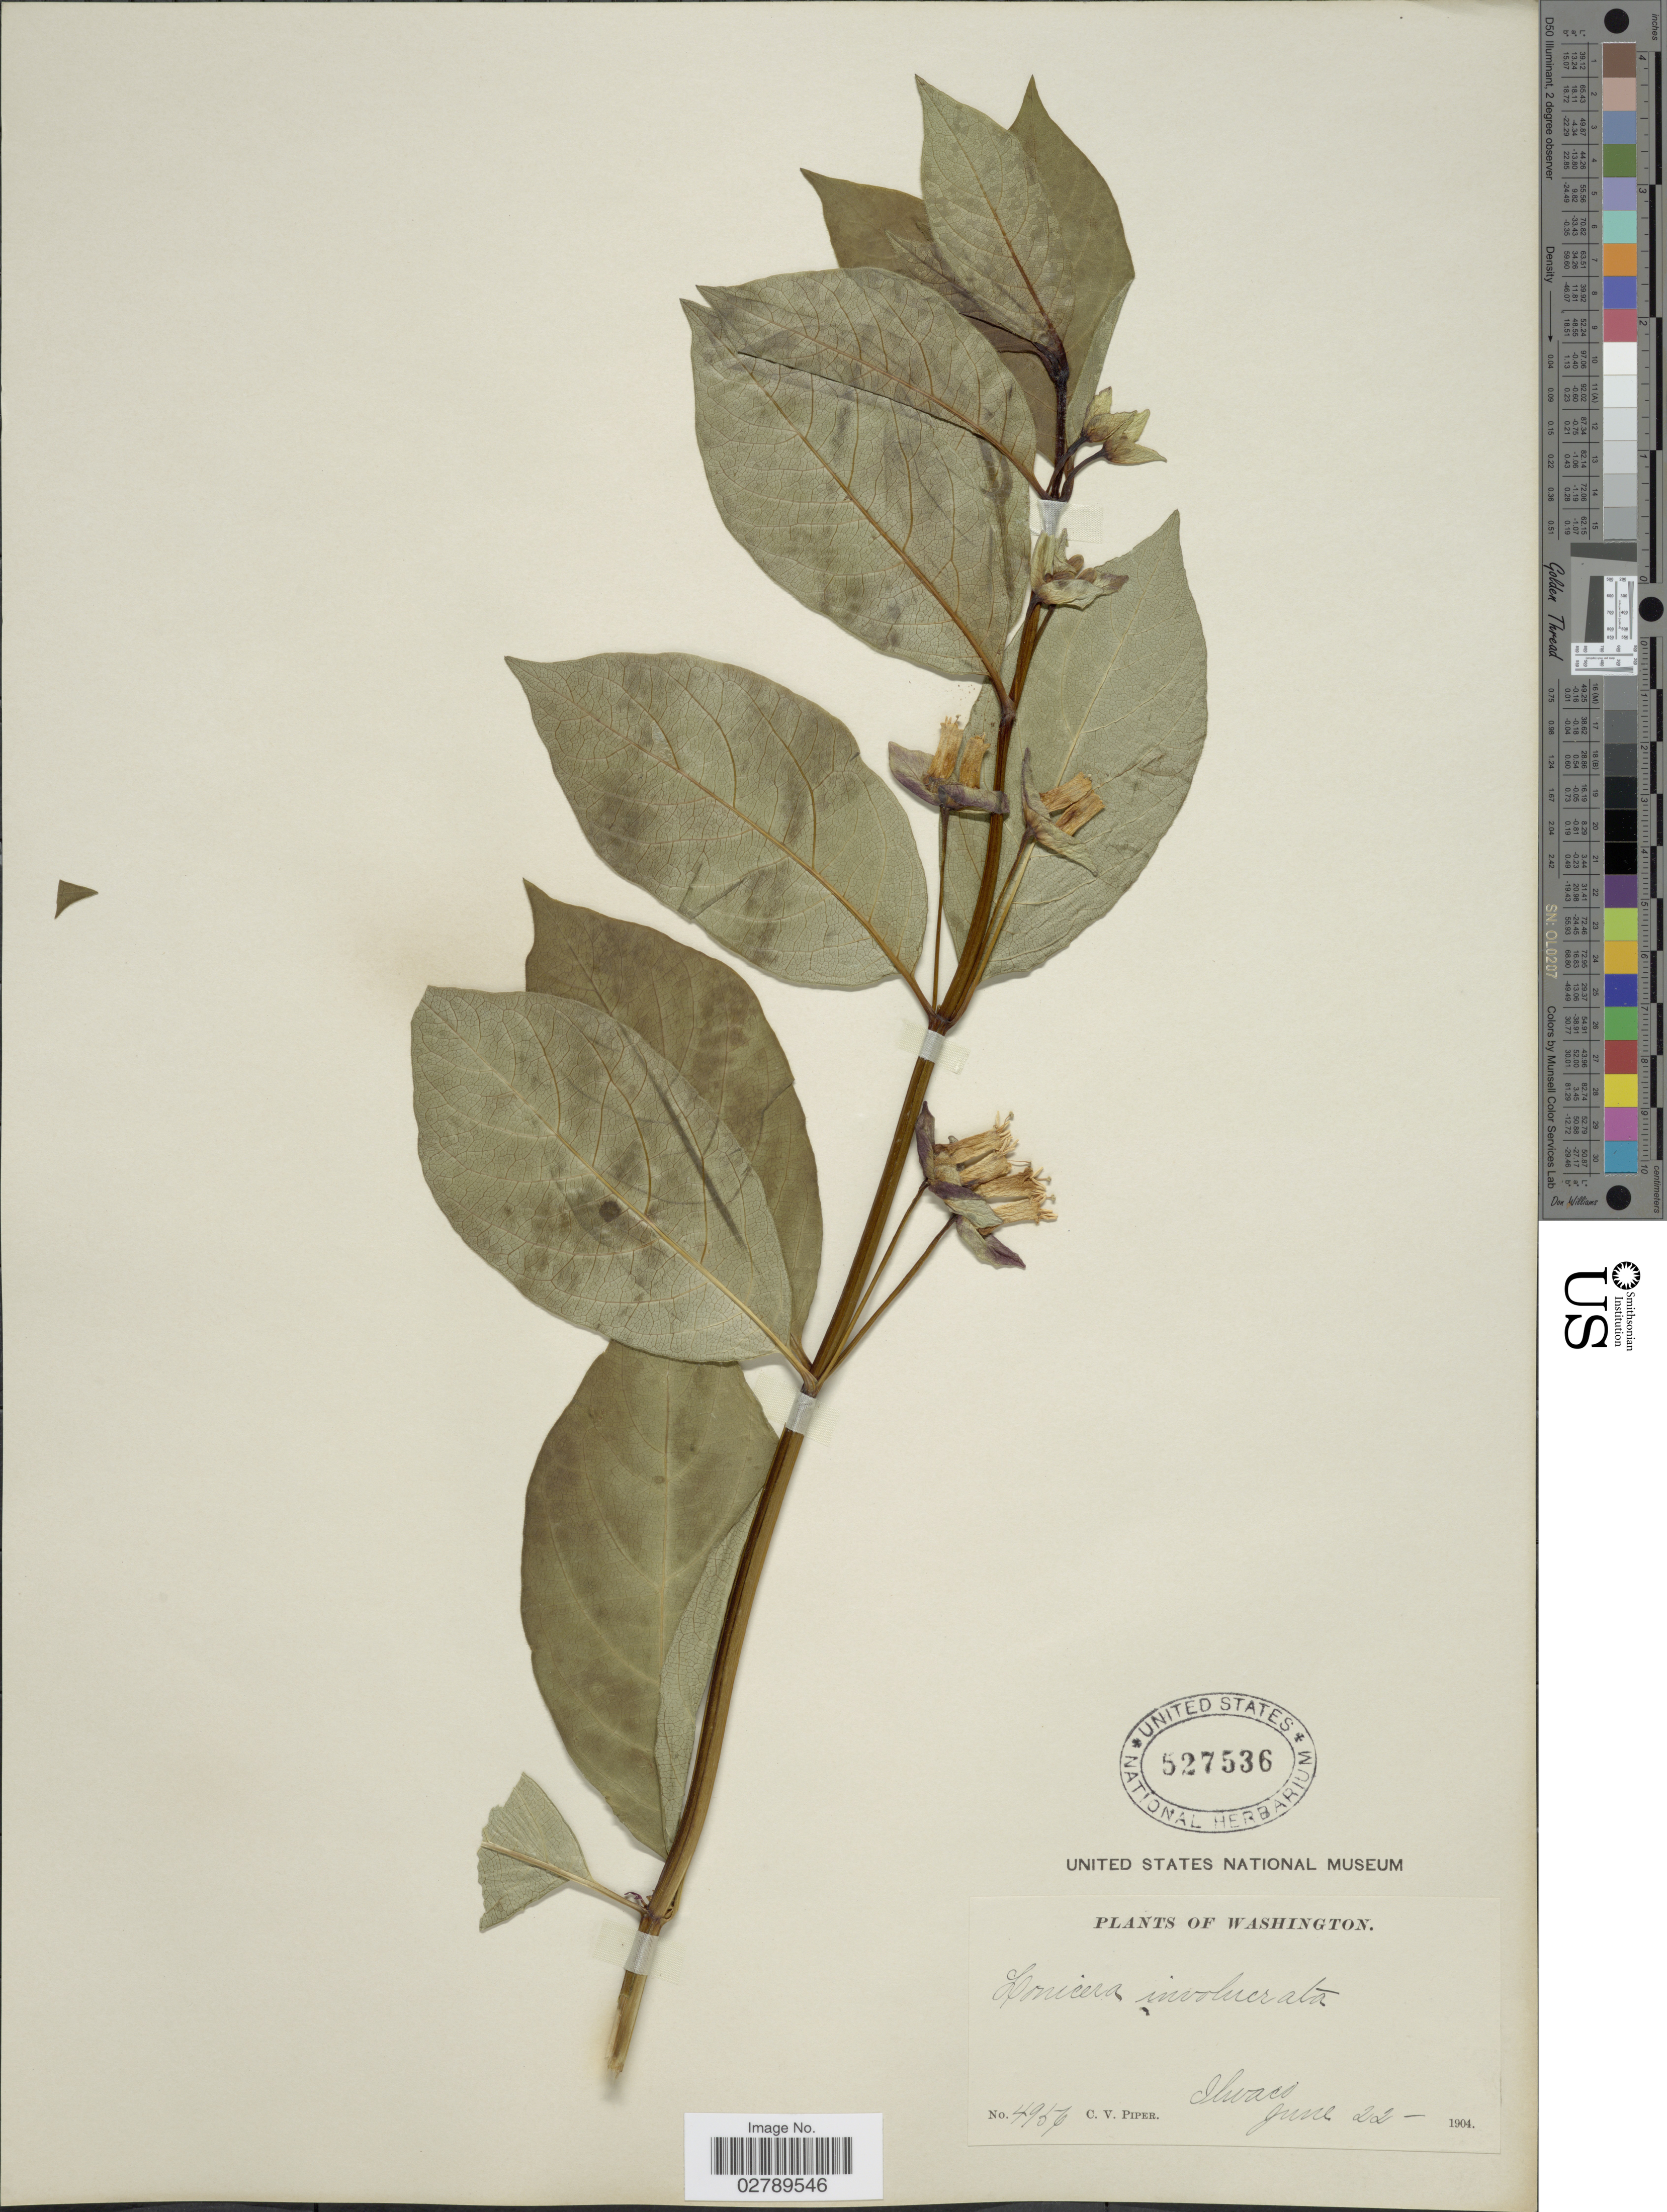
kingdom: Plantae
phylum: Tracheophyta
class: Magnoliopsida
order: Dipsacales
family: Caprifoliaceae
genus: Lonicera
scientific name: Lonicera involucrata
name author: (Richardson) Banks ex Spreng.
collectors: C. V. Piper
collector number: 4956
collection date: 1904-06-22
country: United States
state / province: Washington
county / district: Pacific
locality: Ilwaco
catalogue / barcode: US 527536